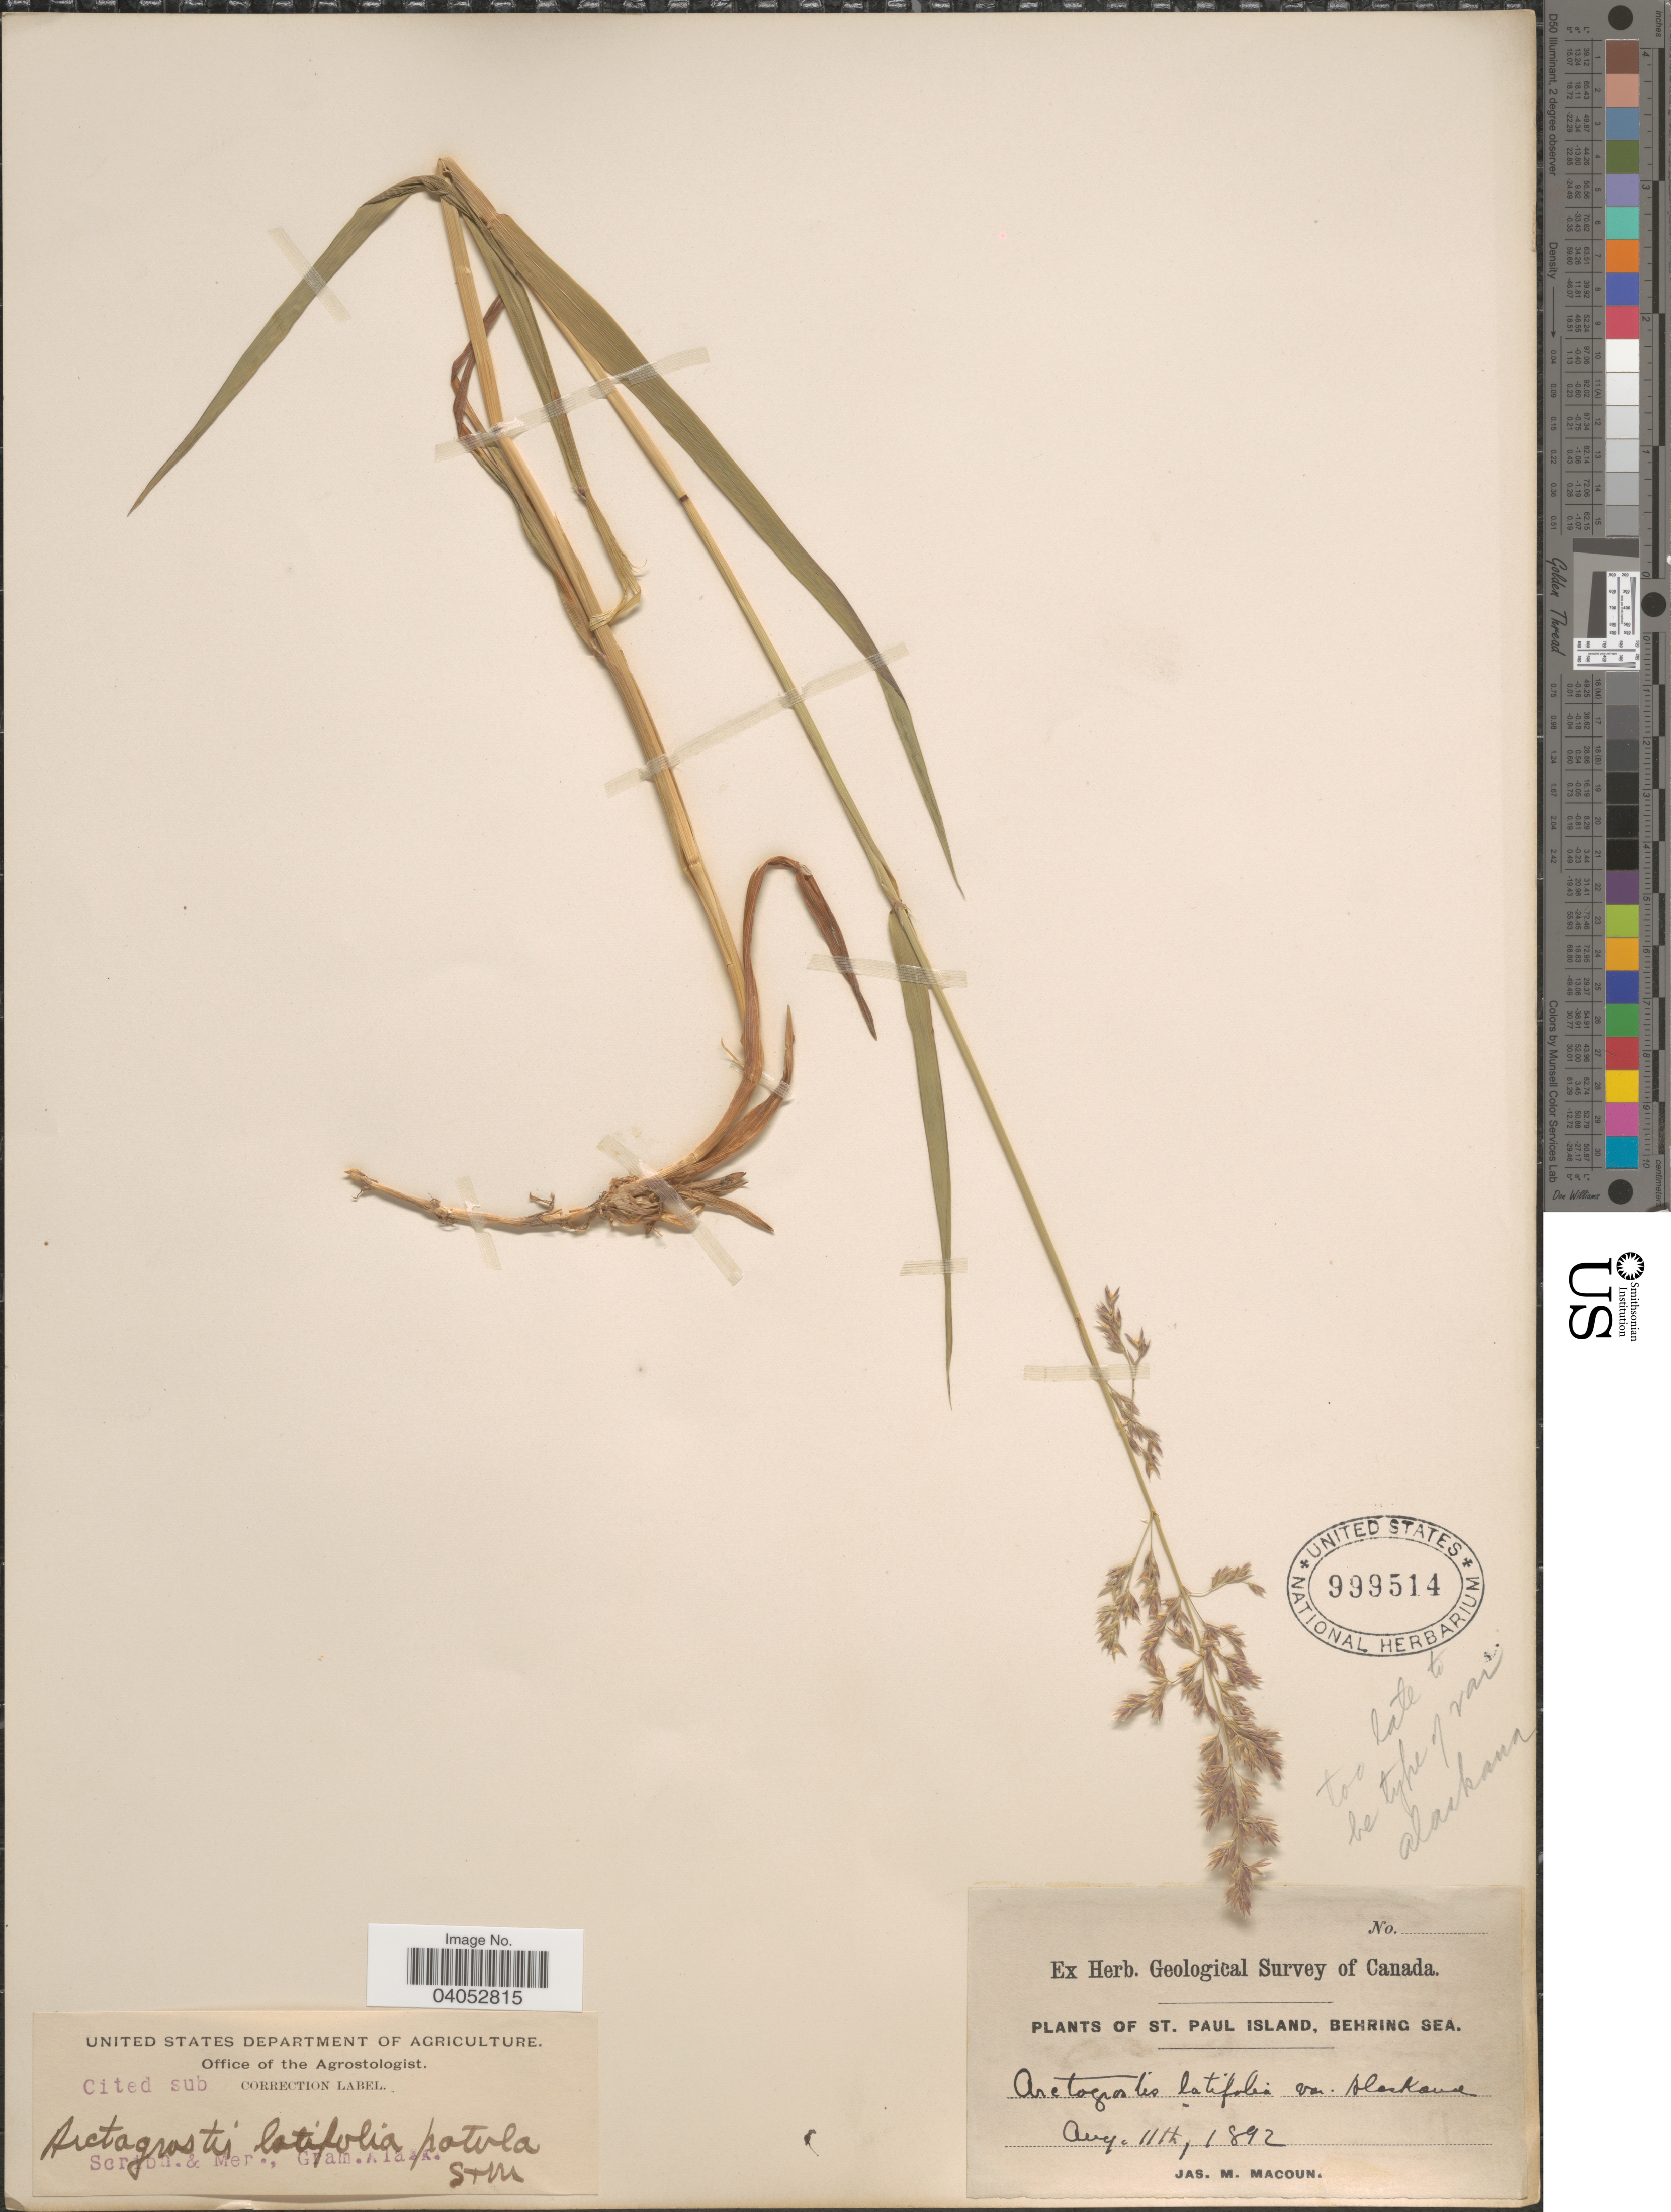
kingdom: Plantae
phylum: Tracheophyta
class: Liliopsida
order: Poales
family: Poaceae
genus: Arctagrostis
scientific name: Arctagrostis latifolia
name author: (R. Br.) Griseb.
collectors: J. M. Macoun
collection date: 1892-08-11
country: United States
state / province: Alaska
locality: St. Paul Island, Behring Sea.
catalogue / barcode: US 999514